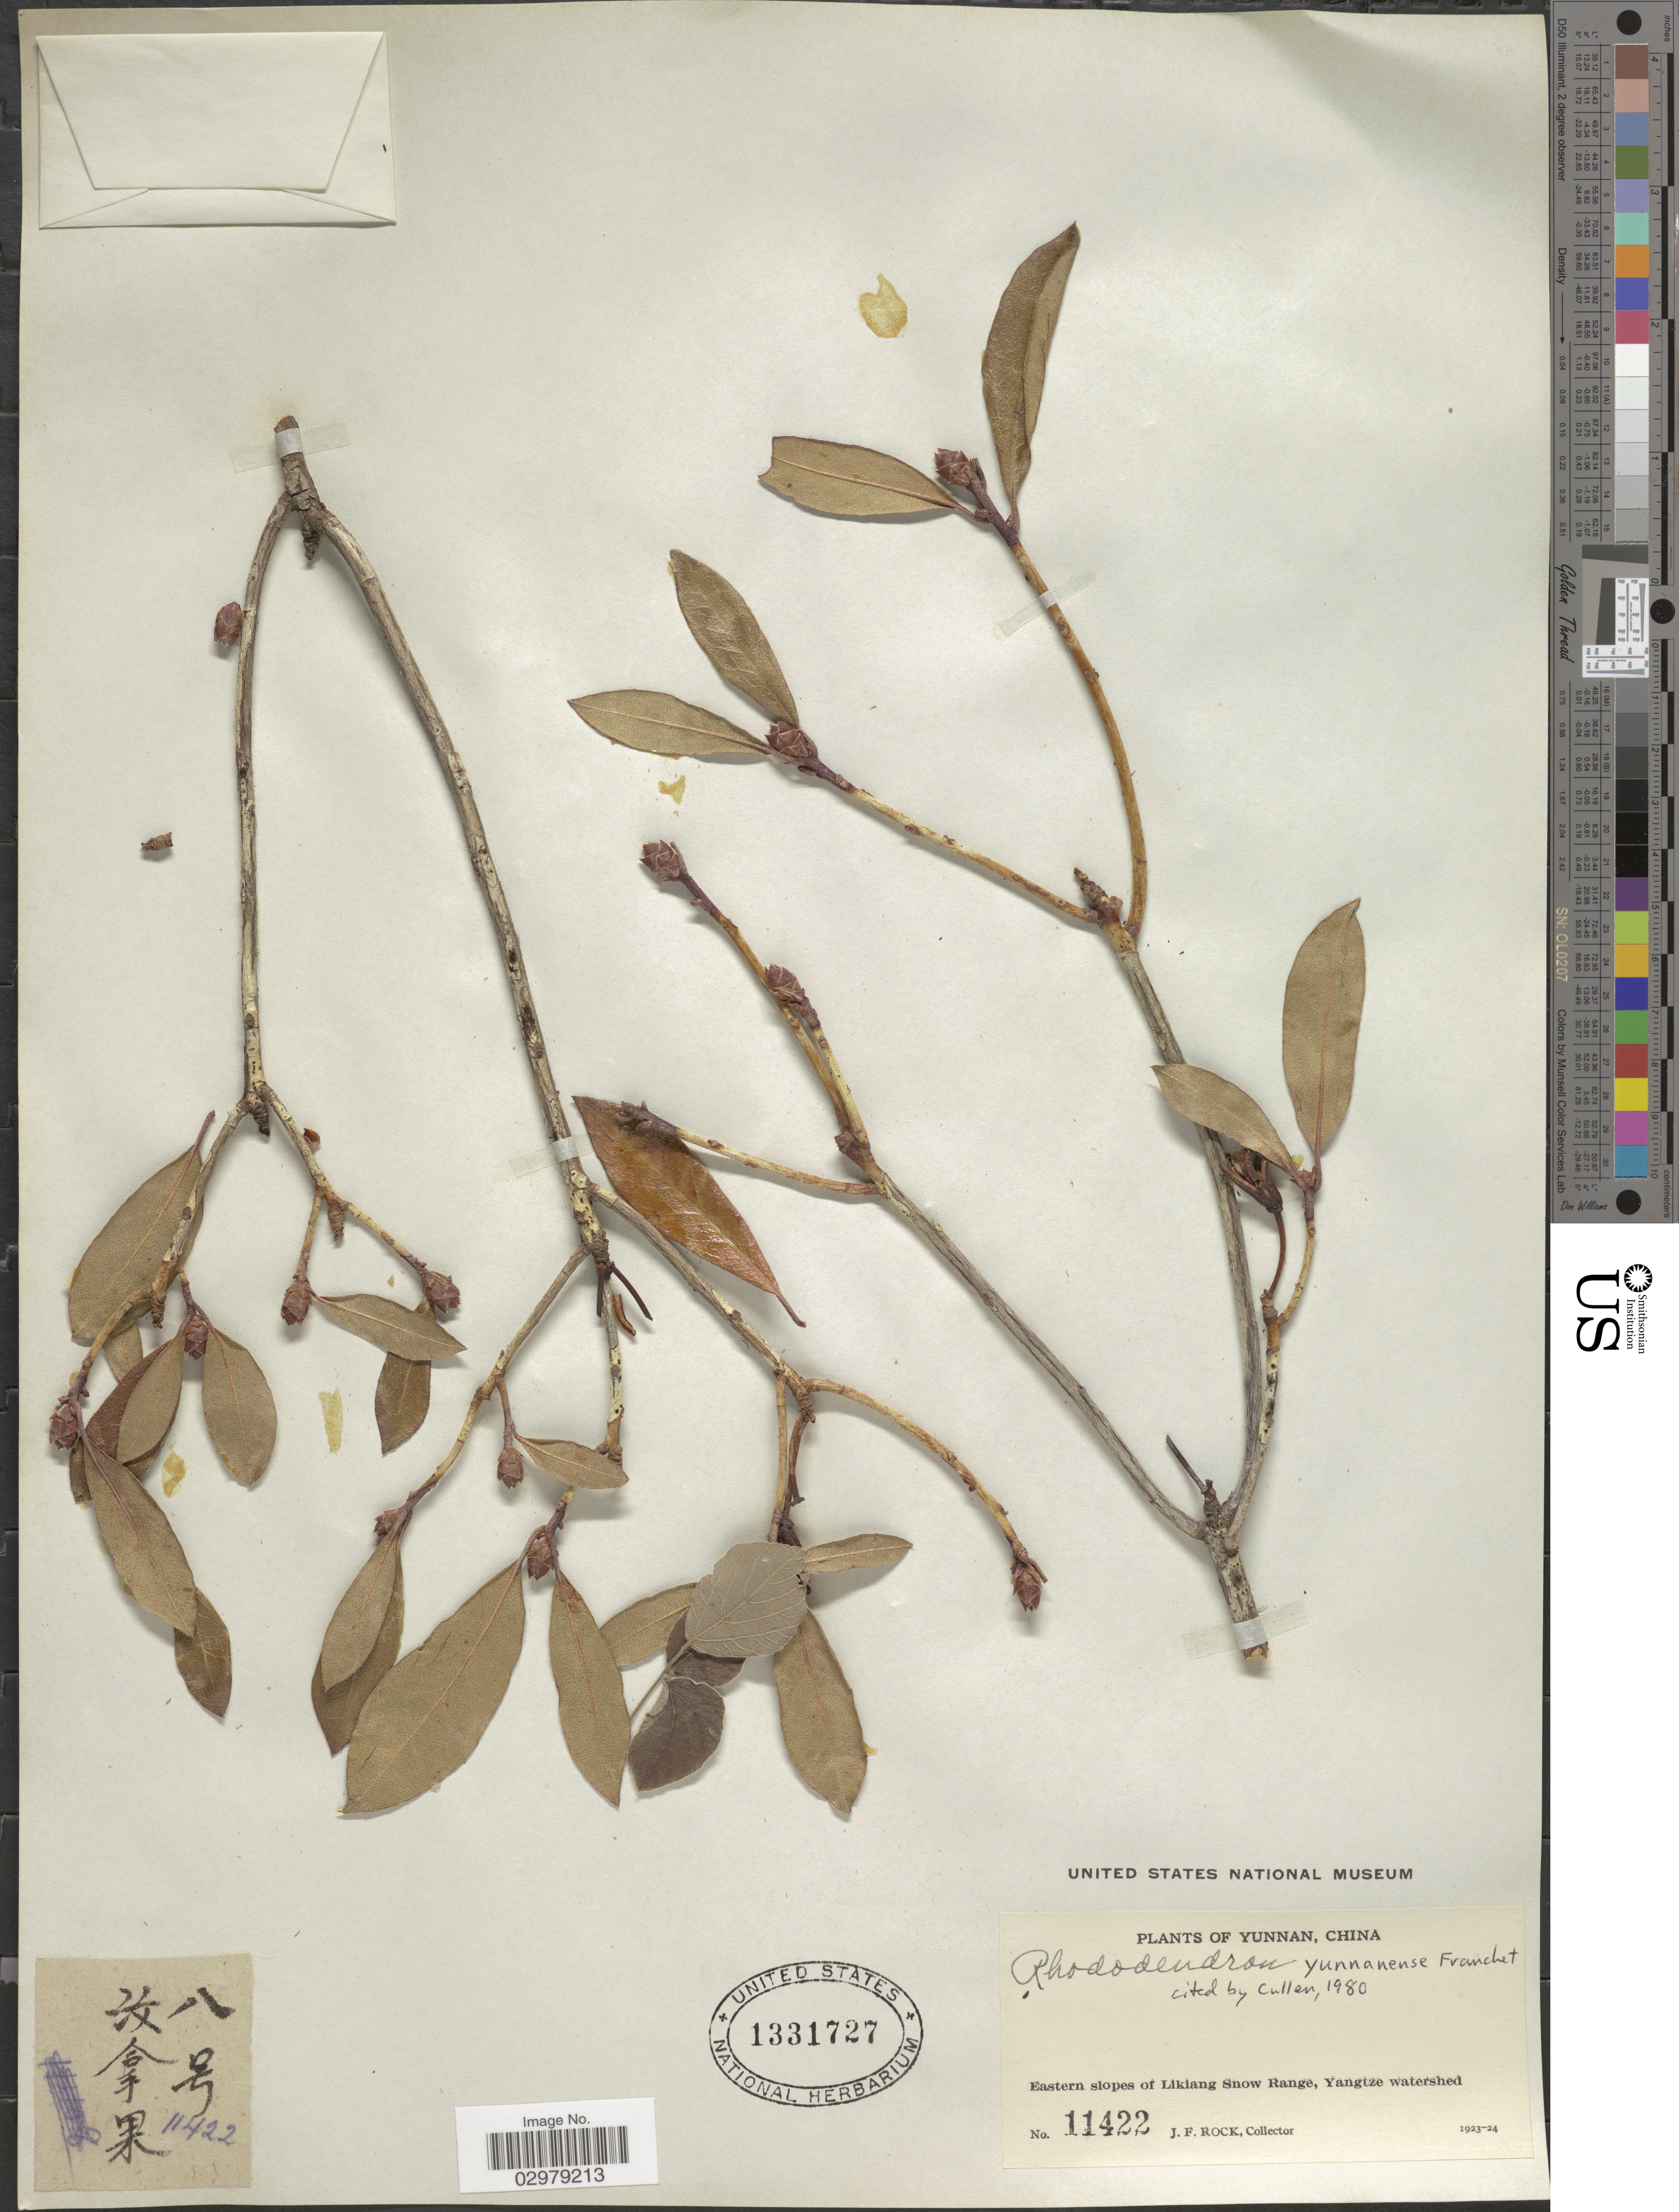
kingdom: Plantae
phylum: Tracheophyta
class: Magnoliopsida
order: Ericales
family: Ericaceae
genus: Rhododendron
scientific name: Rhododendron yunnanense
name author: Franch.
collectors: J. Rock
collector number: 11422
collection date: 1923/1924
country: China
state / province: Yunnan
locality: Eastern slopes of Likiang Snow Range, Yangtze watershed.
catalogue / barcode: US 1331727